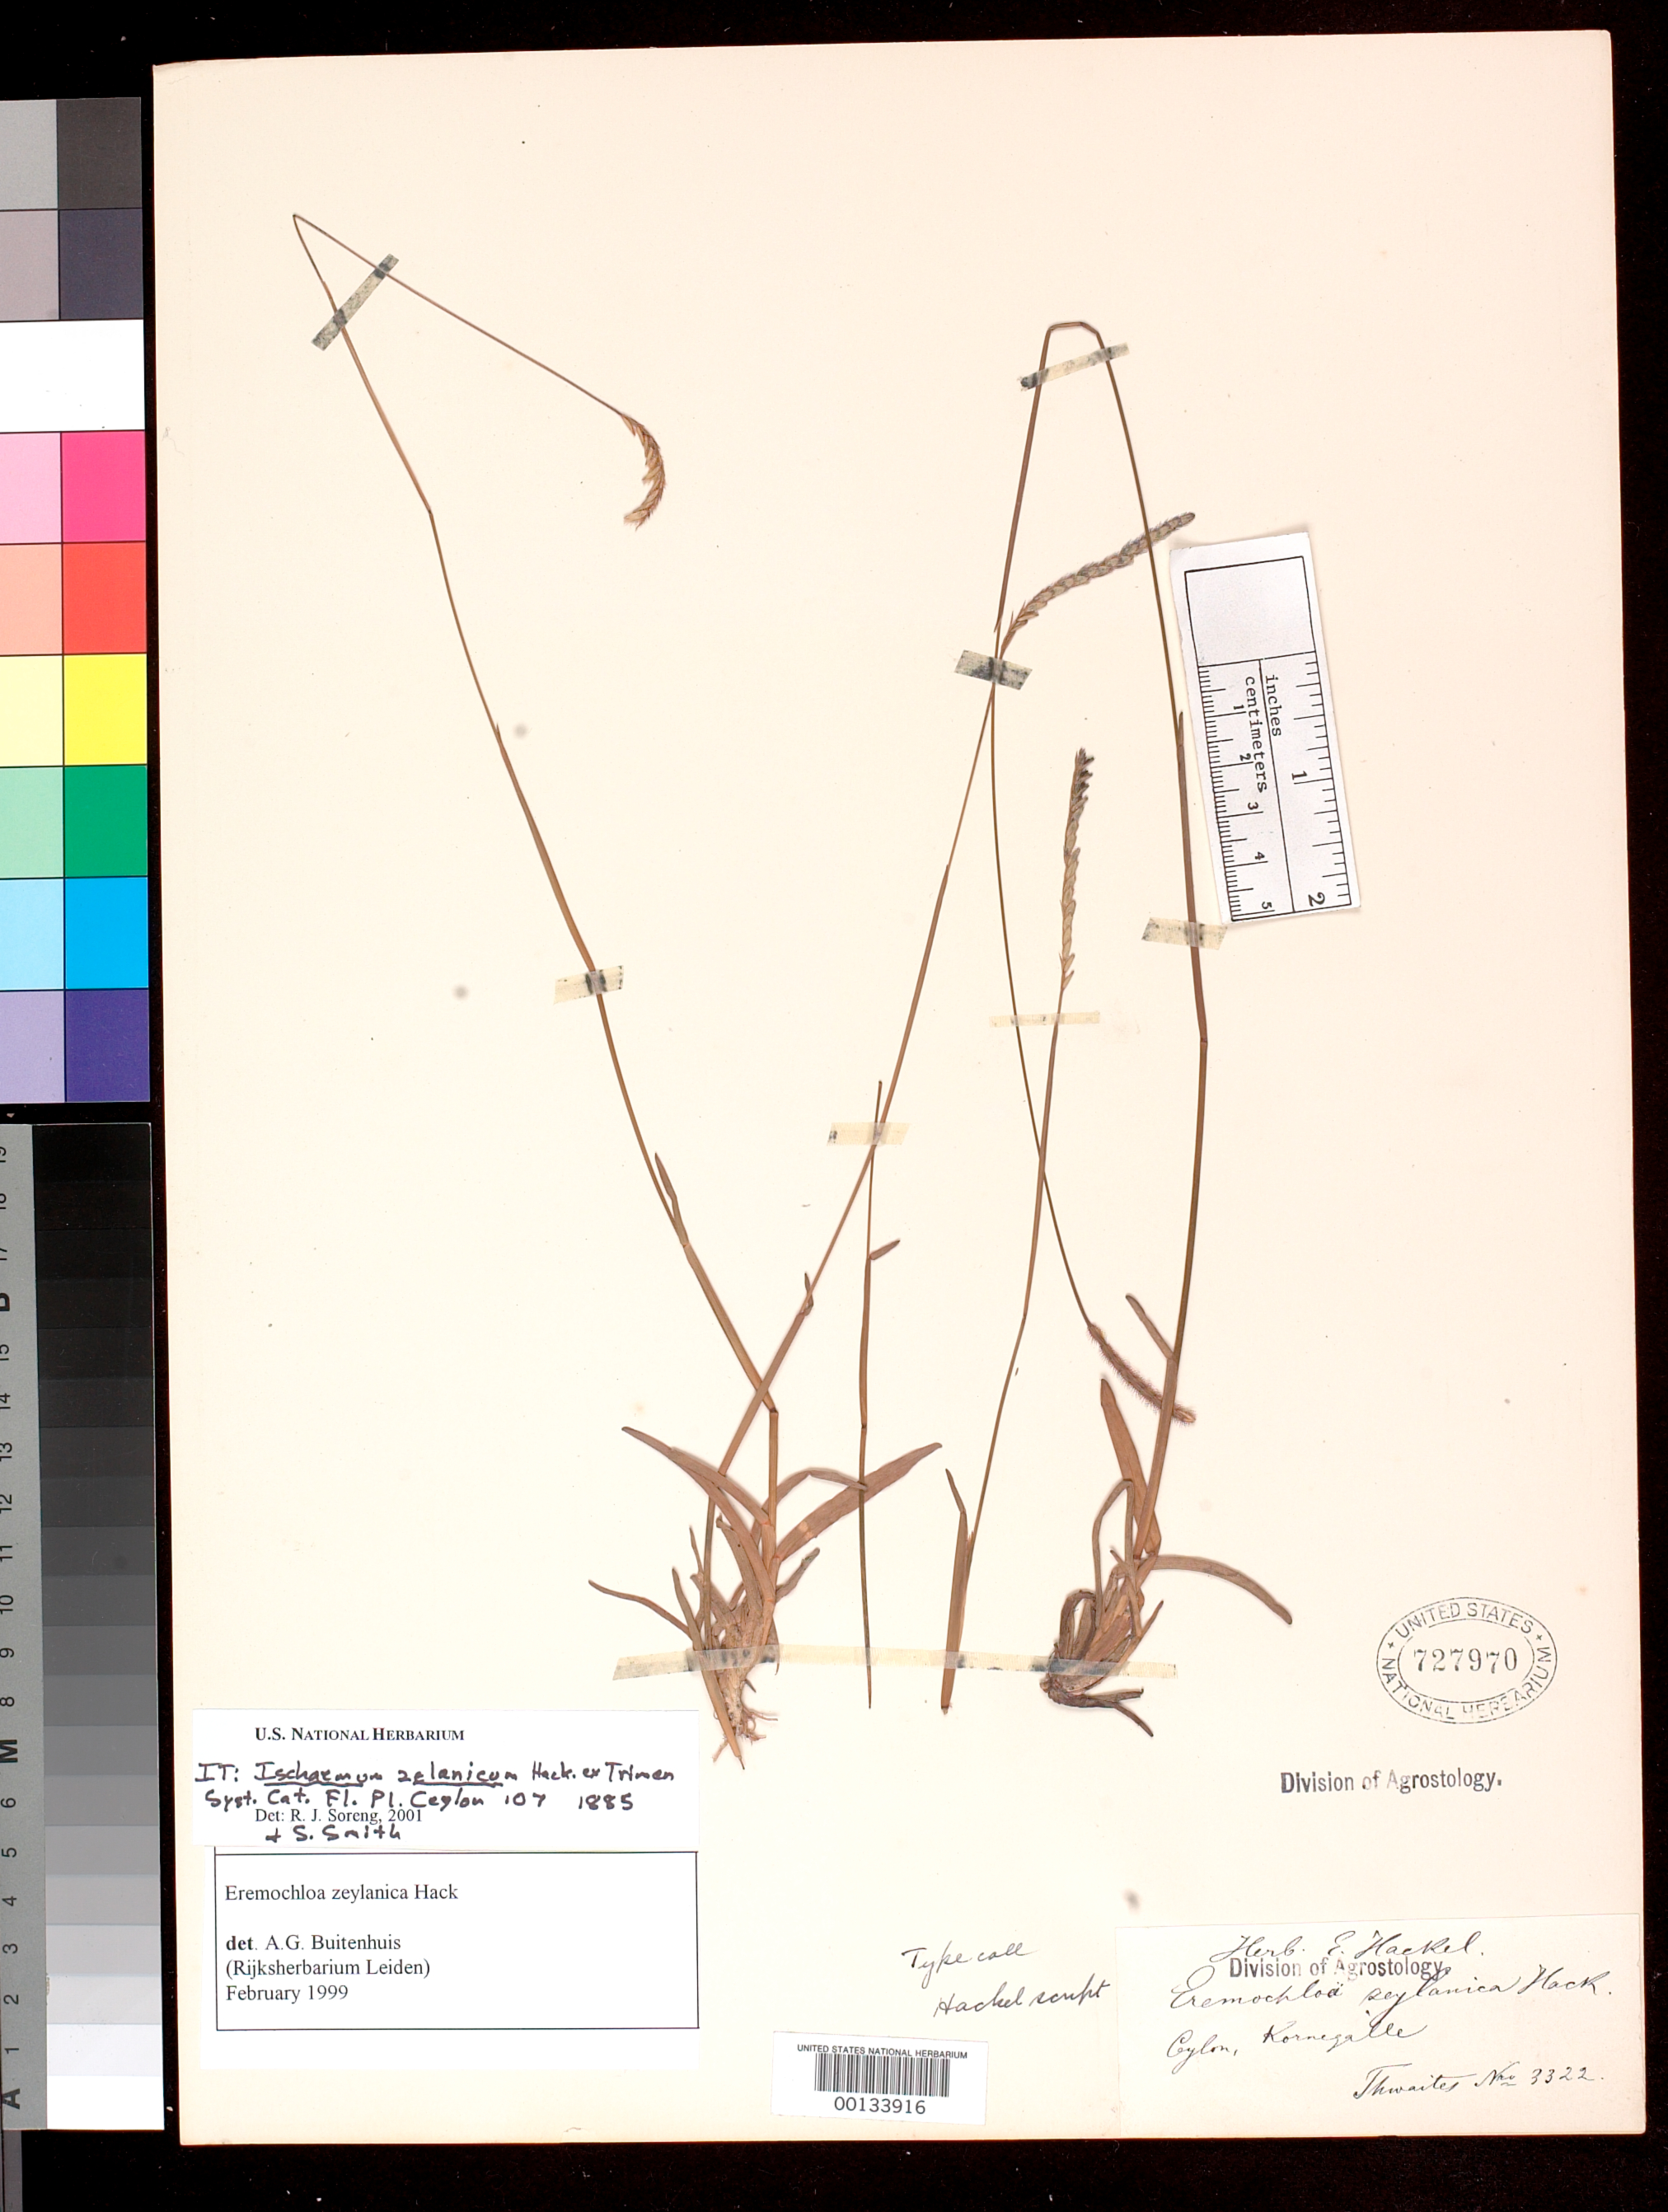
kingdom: Plantae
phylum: Tracheophyta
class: Liliopsida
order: Poales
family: Poaceae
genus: Ischaemum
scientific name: Ischaemum zeylanicum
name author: Hack. ex Trimen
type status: Isolectotype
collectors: G. H. K. Thwaites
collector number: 3322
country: Sri Lanka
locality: Kornegalle.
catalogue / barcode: US 727970